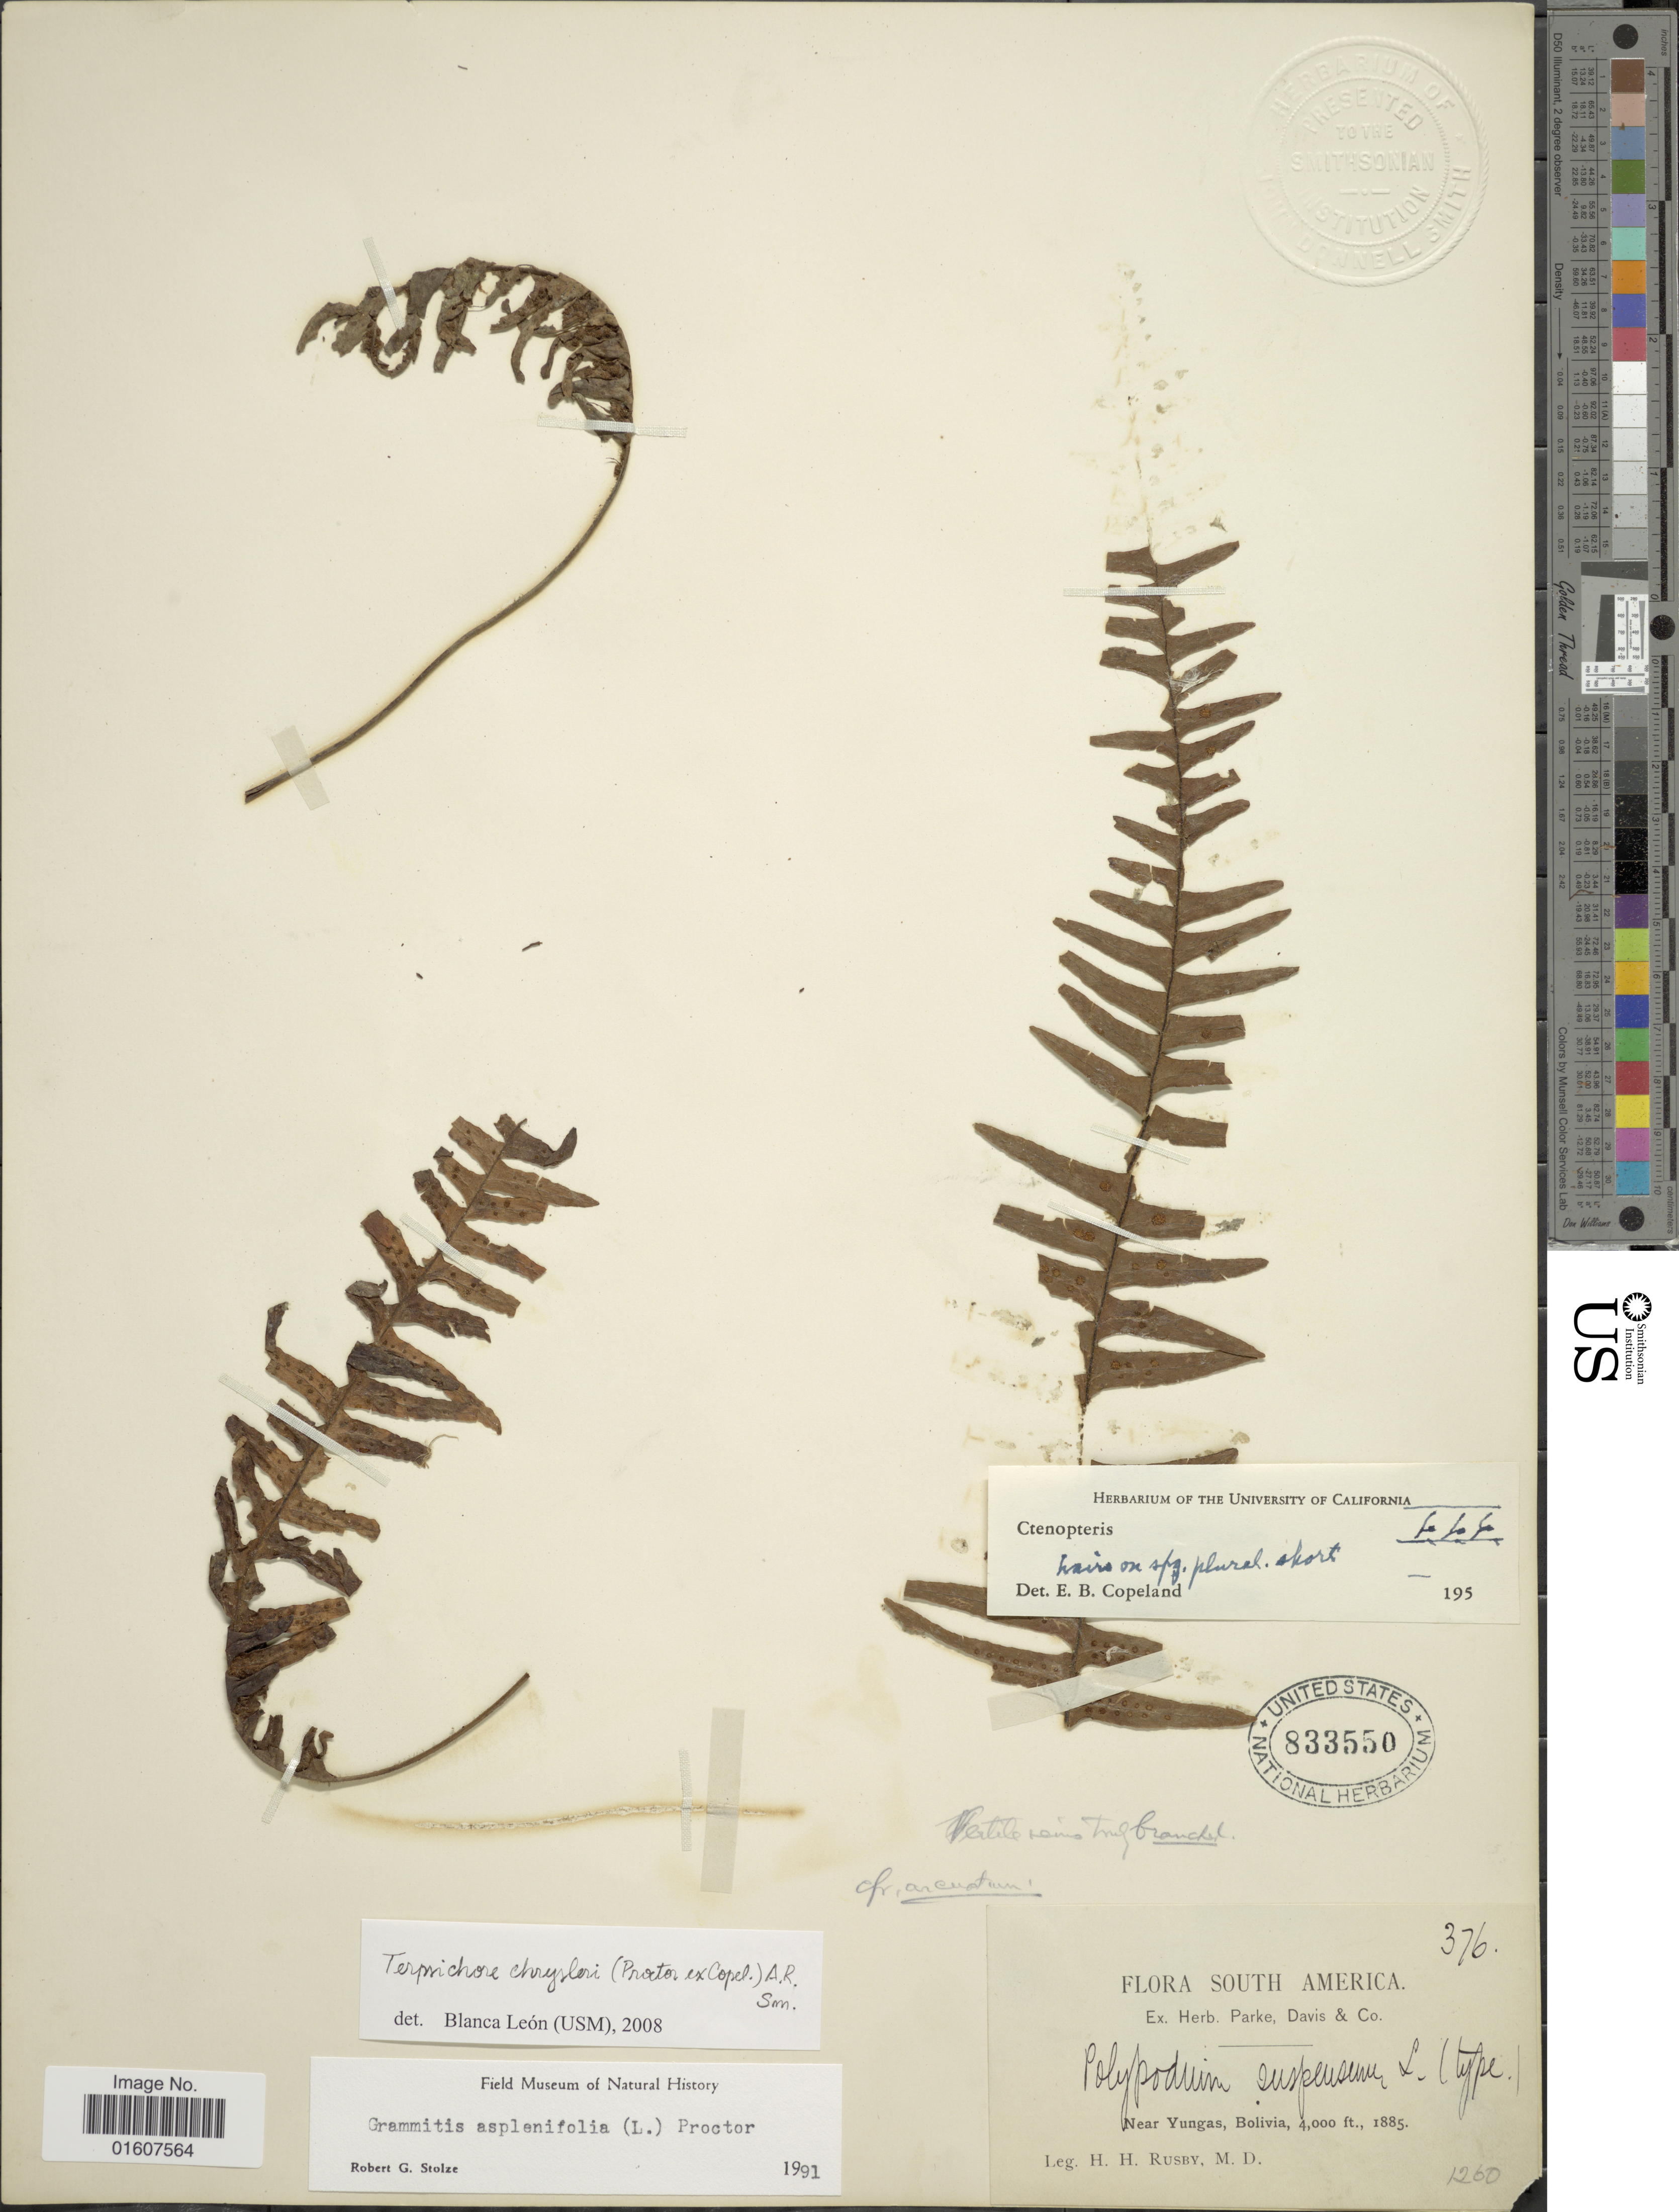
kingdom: Plantae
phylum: Tracheophyta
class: Polypodiopsida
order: Polypodiales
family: Polypodiaceae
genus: Terpsichore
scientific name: Terpsichore chrysleri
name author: (Copel.) A.R. Sm.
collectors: H. H. Rusby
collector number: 376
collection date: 1885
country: Bolivia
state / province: La Paz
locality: Near Yungas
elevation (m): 1219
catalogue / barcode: US 833550